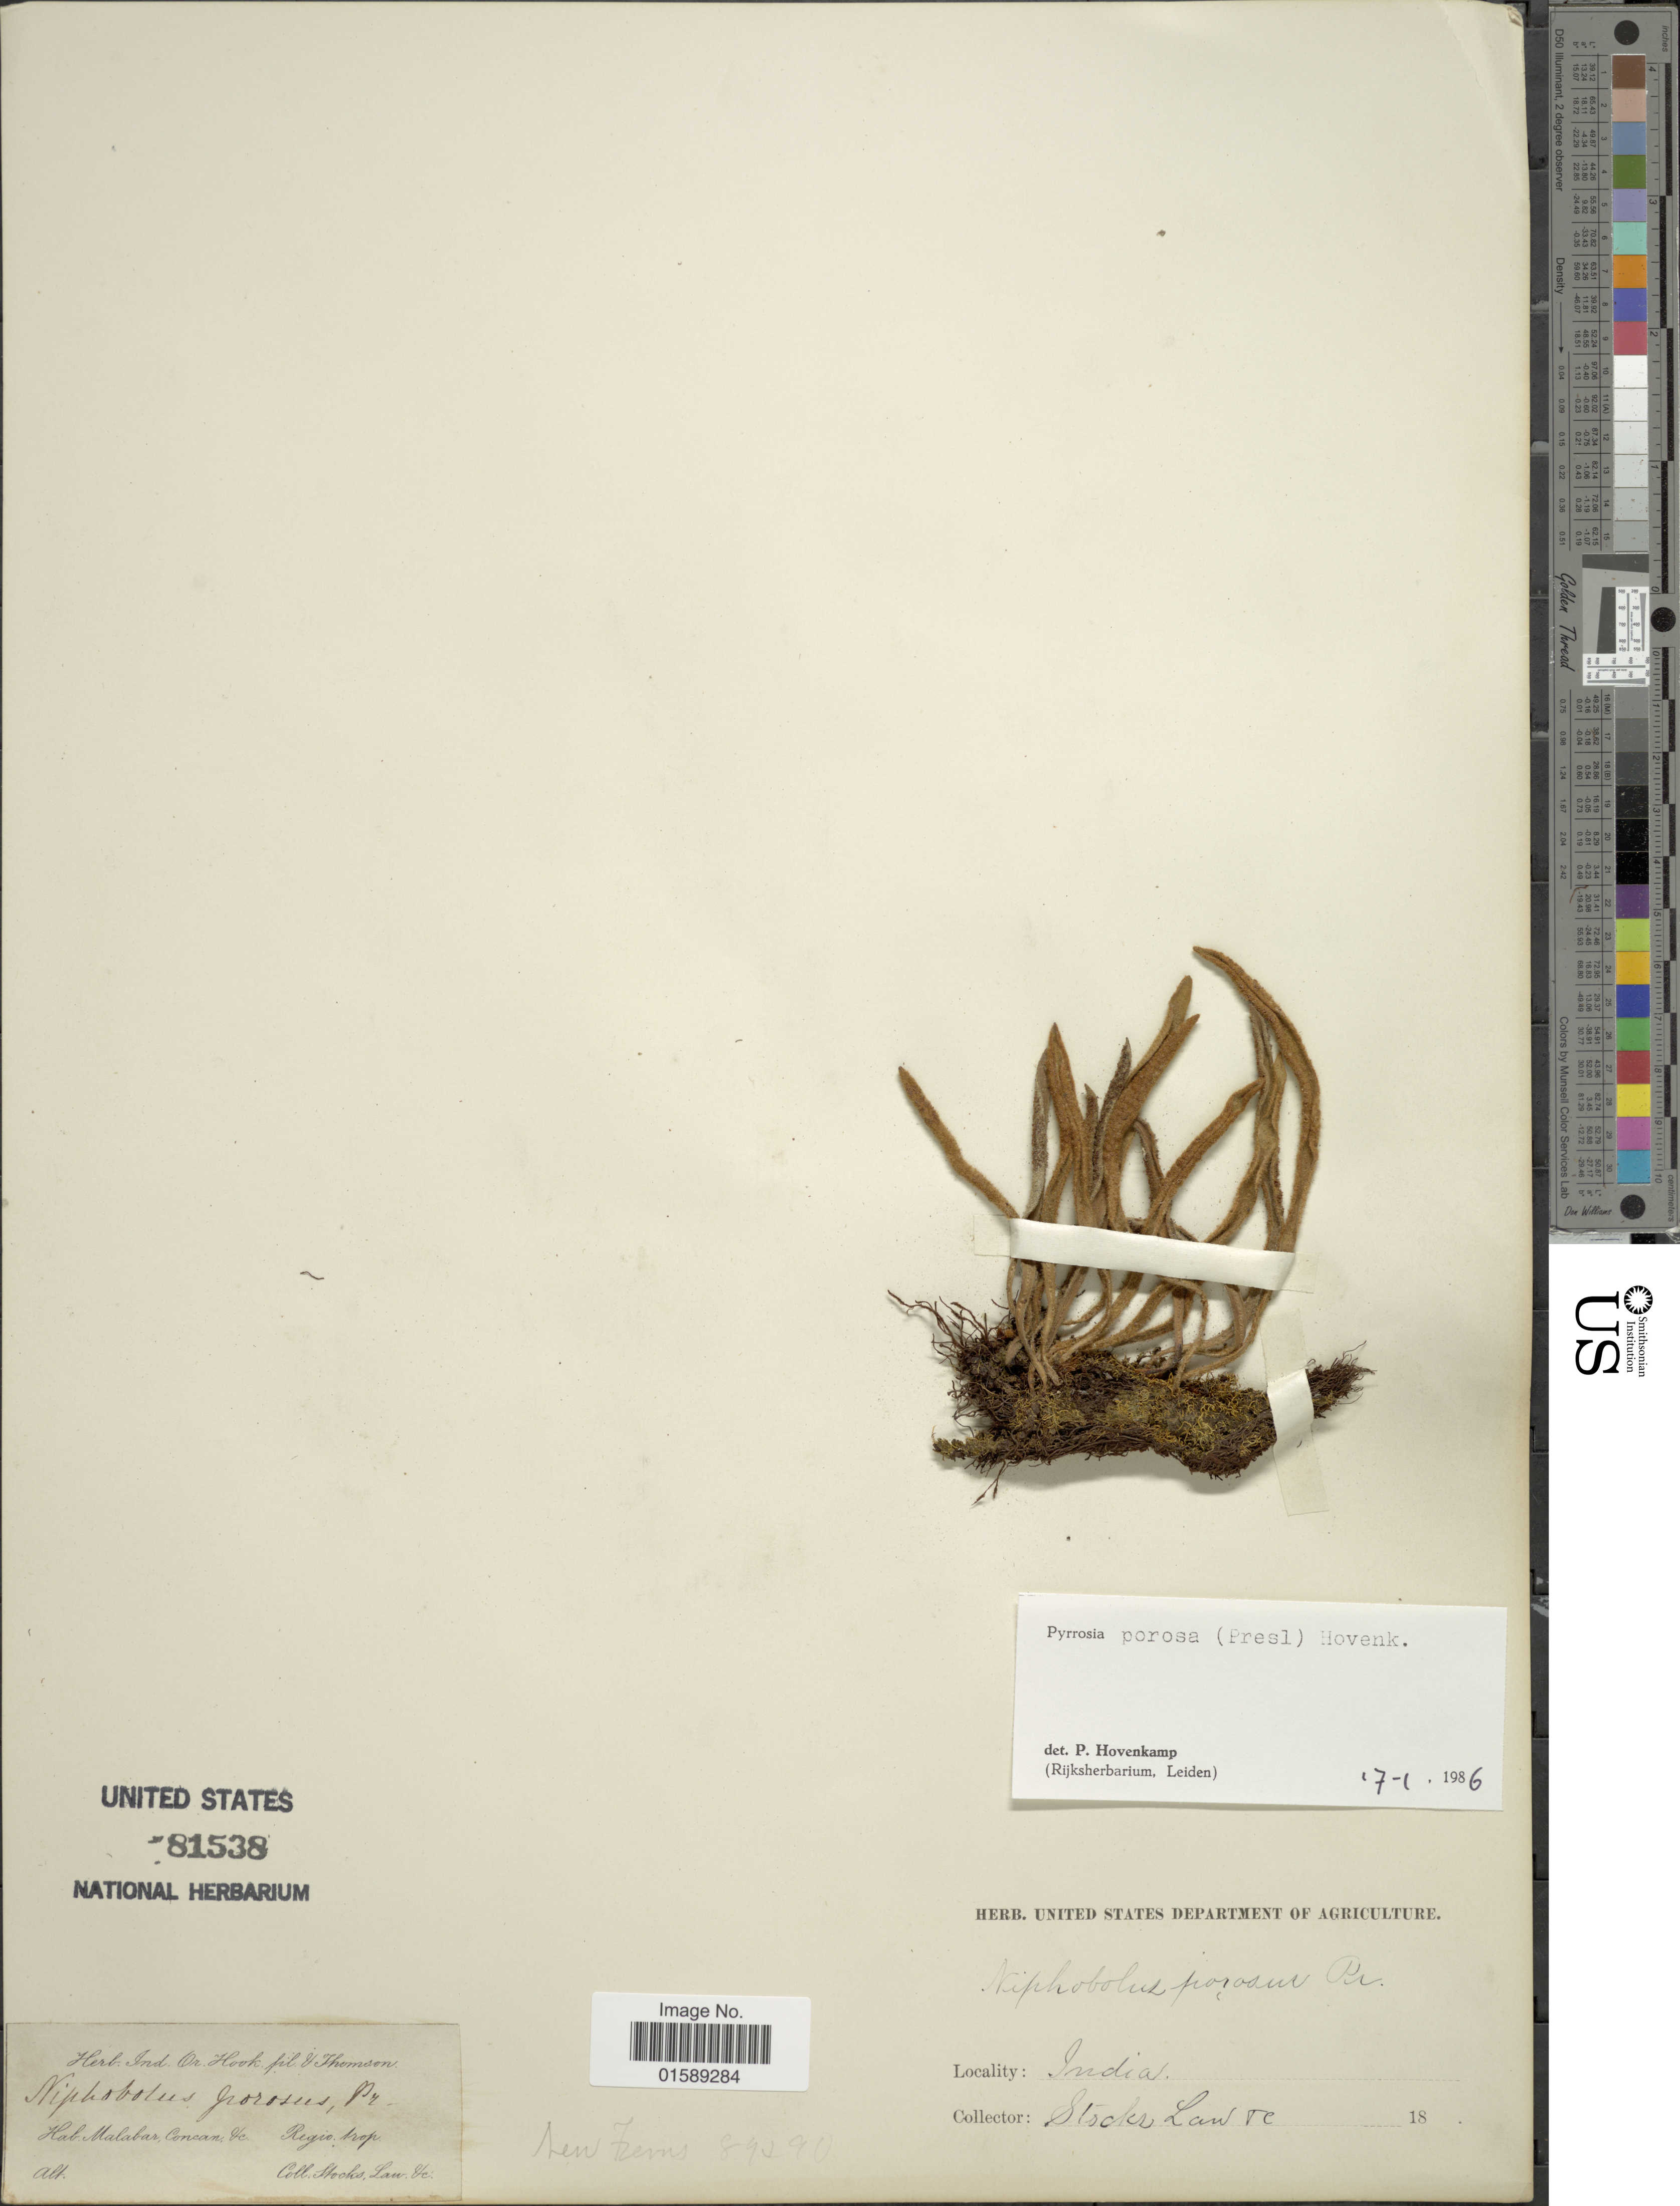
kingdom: Plantae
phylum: Tracheophyta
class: Polypodiopsida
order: Polypodiales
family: Polypodiaceae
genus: Pyrrosia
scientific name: Pyrrosia porosa var. porosa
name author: (C. Presl) Hovenkamp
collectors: Stocks, --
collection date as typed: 18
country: India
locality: India. Malabar, Concan &c. Regio. trop.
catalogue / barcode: US 81538